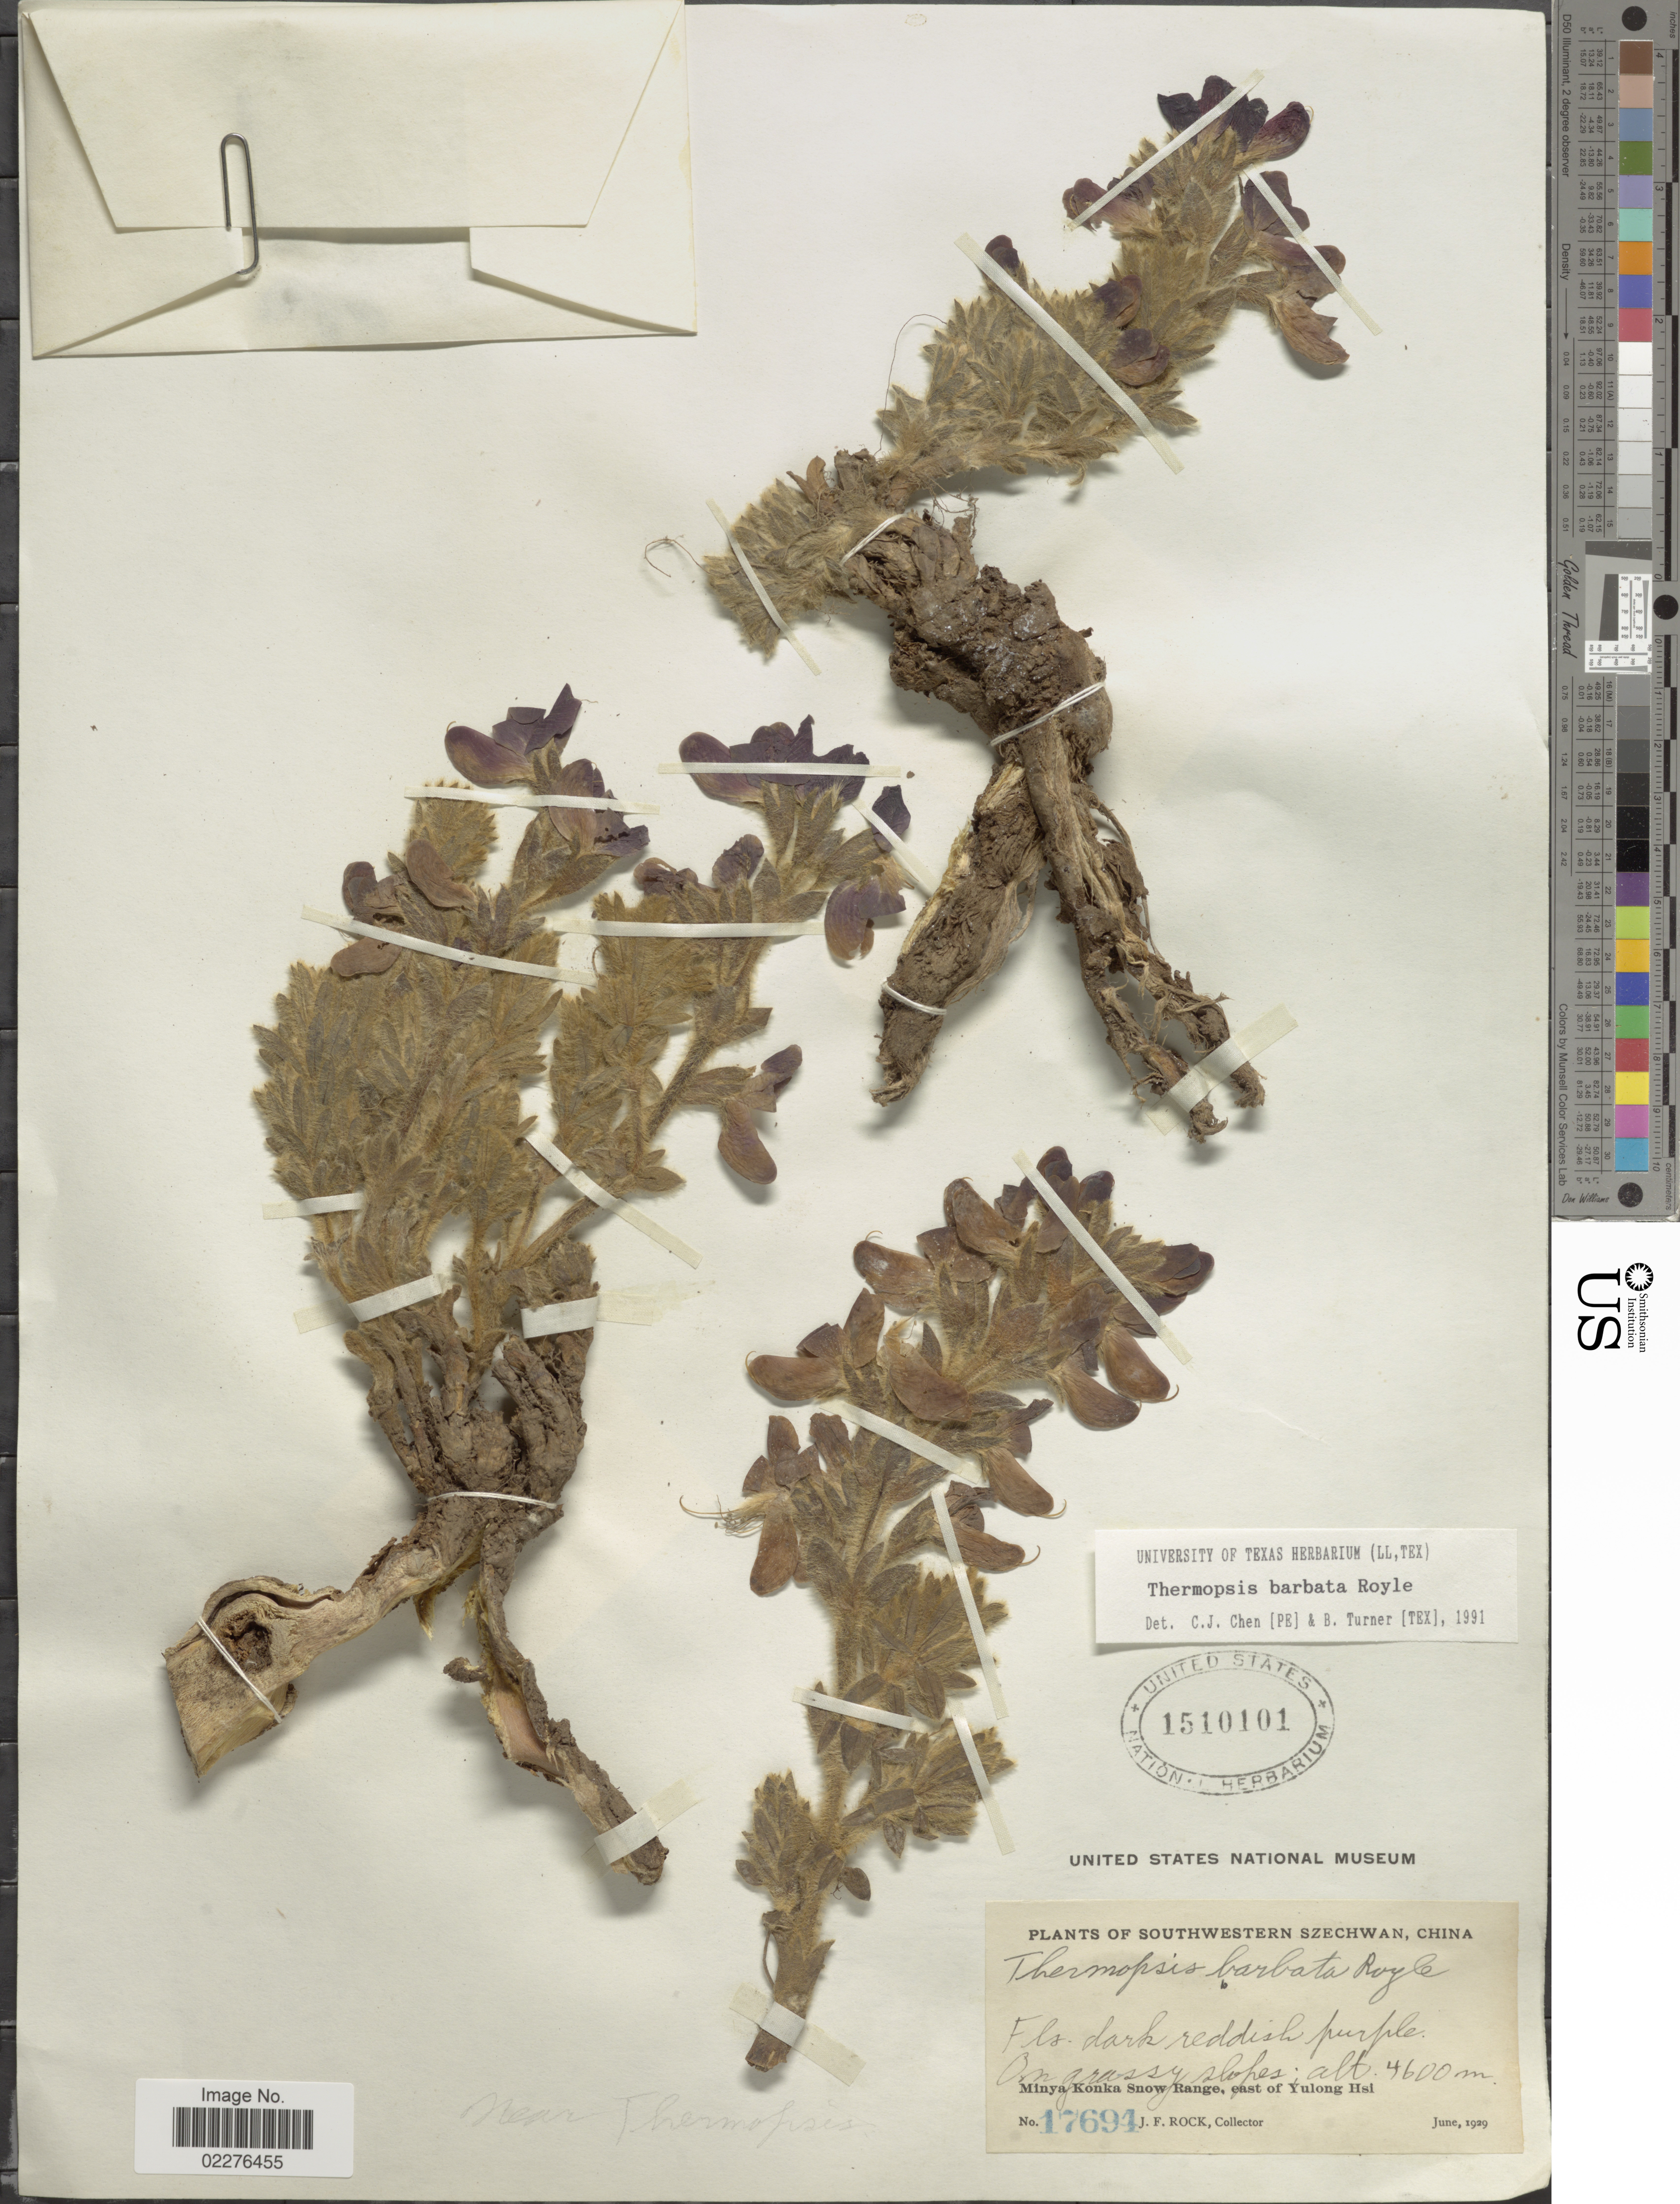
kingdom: Plantae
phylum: Tracheophyta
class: Magnoliopsida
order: Fabales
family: Fabaceae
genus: Thermopsis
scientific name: Thermopsis barbata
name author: Benth.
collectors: J. Rock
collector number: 17694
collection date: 1929-06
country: China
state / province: Sichuan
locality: Southern Szechwan, On grassy slopes, Minya Konka Snow Range, east of Yulong Hsi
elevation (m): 4600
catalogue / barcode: US 1510101